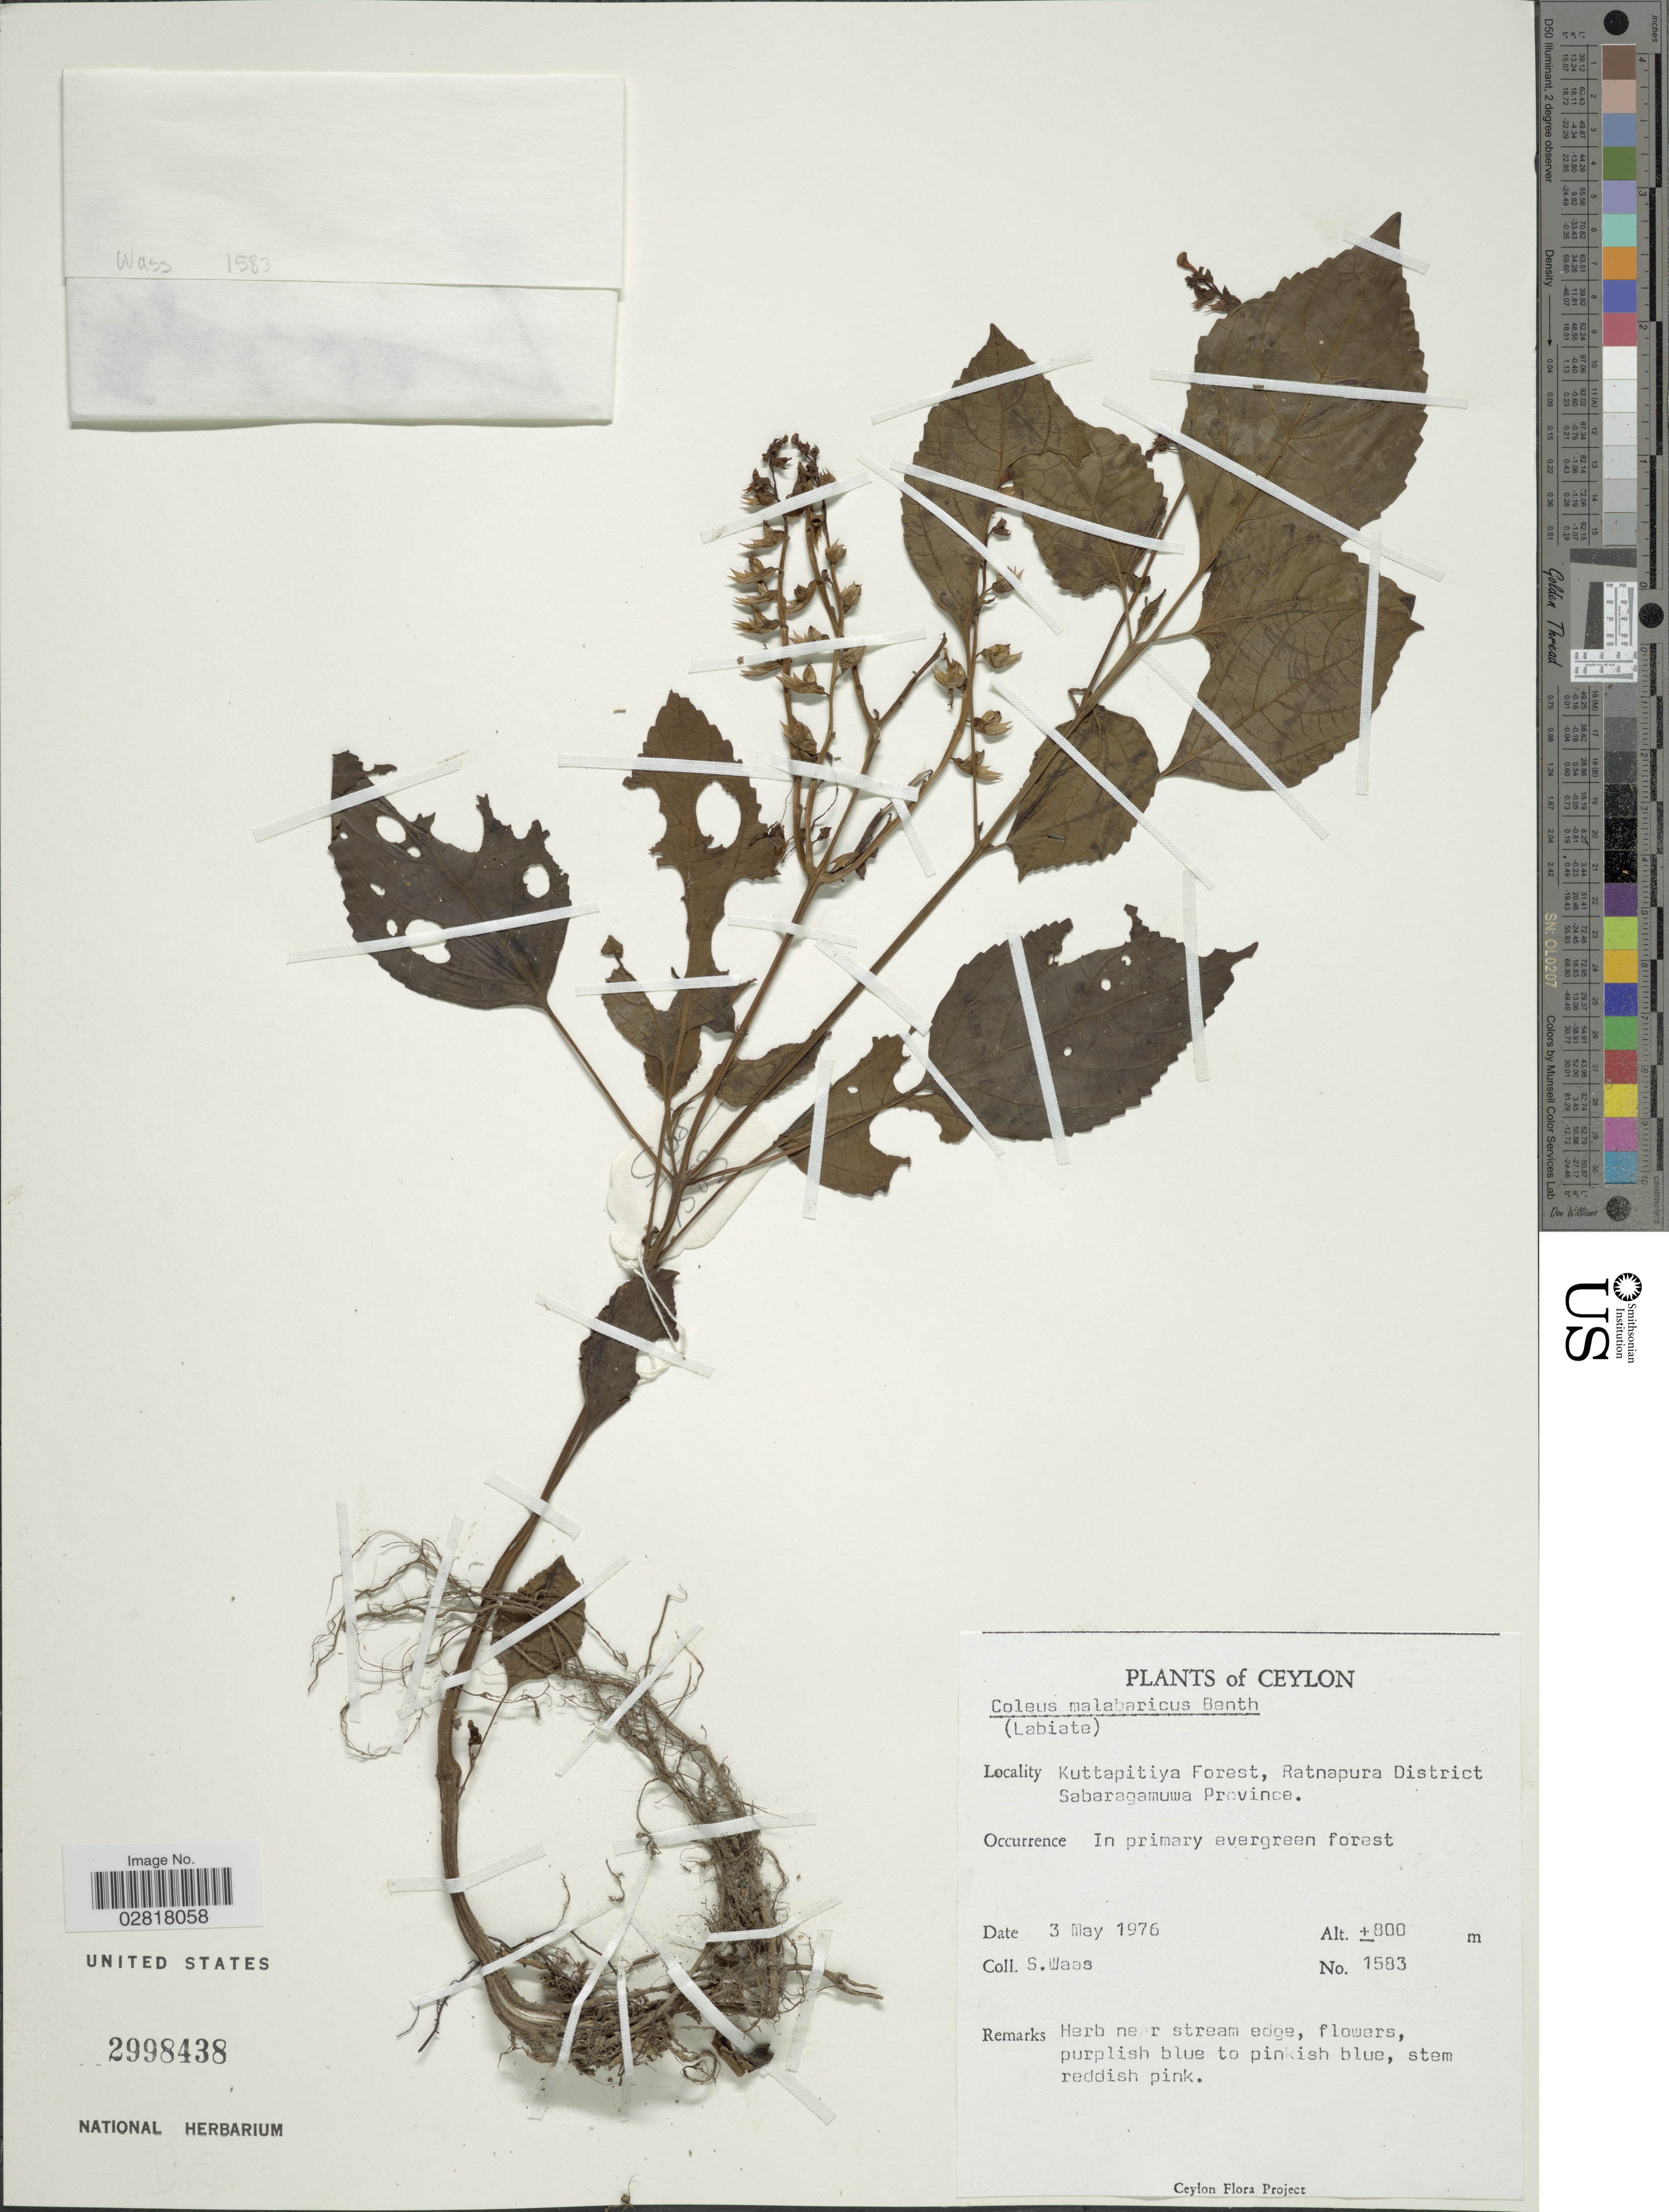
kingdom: Plantae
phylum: Tracheophyta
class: Magnoliopsida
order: Lamiales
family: Lamiaceae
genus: Plectranthus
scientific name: Plectranthus malabaricus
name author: (Benth.) R.H. Willemse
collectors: S. Waas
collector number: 1583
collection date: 1976-05-03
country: Sri Lanka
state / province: Sabaragamuwa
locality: Ceylon, Kuttapitiya Forest, Ratnapura District.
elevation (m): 800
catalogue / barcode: US 2998438